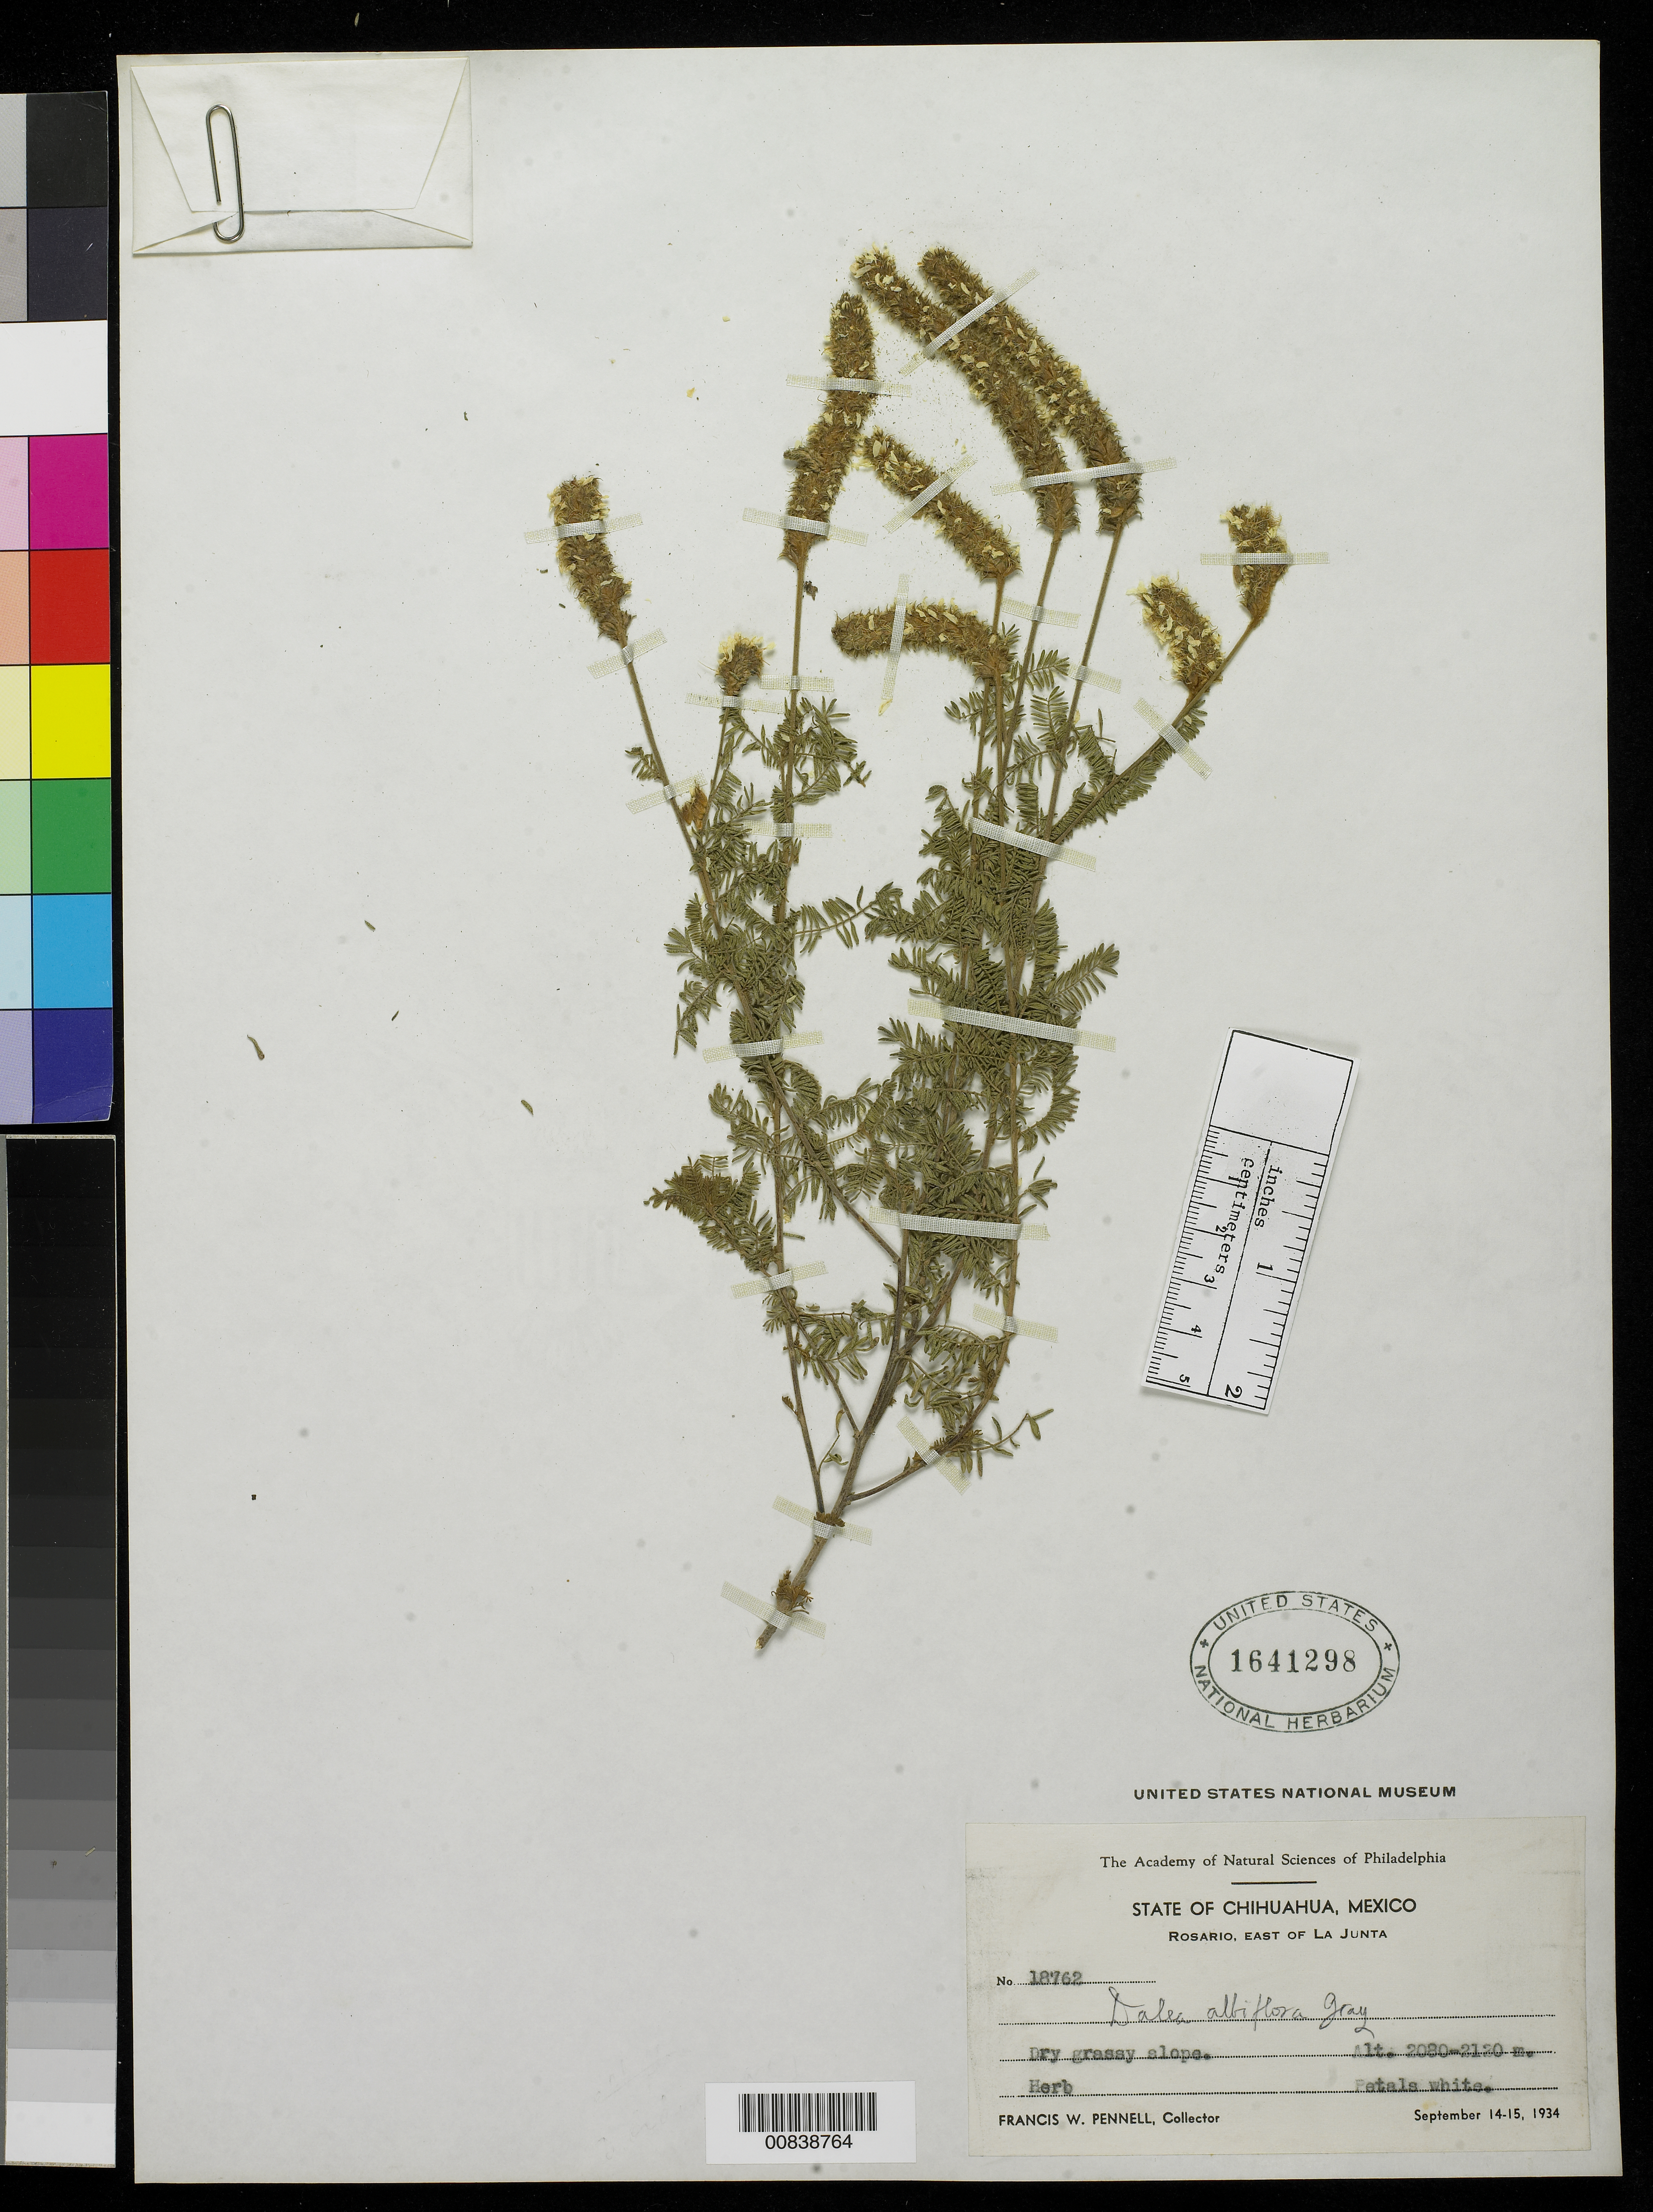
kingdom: Plantae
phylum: Tracheophyta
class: Magnoliopsida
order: Fabales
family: Fabaceae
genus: Dalea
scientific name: Dalea albiflora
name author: A. Gray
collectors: F. W. Pennell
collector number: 18762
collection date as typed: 14 Sep 1934 to 15 Sep 1934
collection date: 1934-09-14/1934-09-15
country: Mexico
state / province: Chihuahua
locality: Rosario, east of La Junta, Chihuahua.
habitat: Dry grassy slope.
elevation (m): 2120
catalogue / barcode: US 1641298